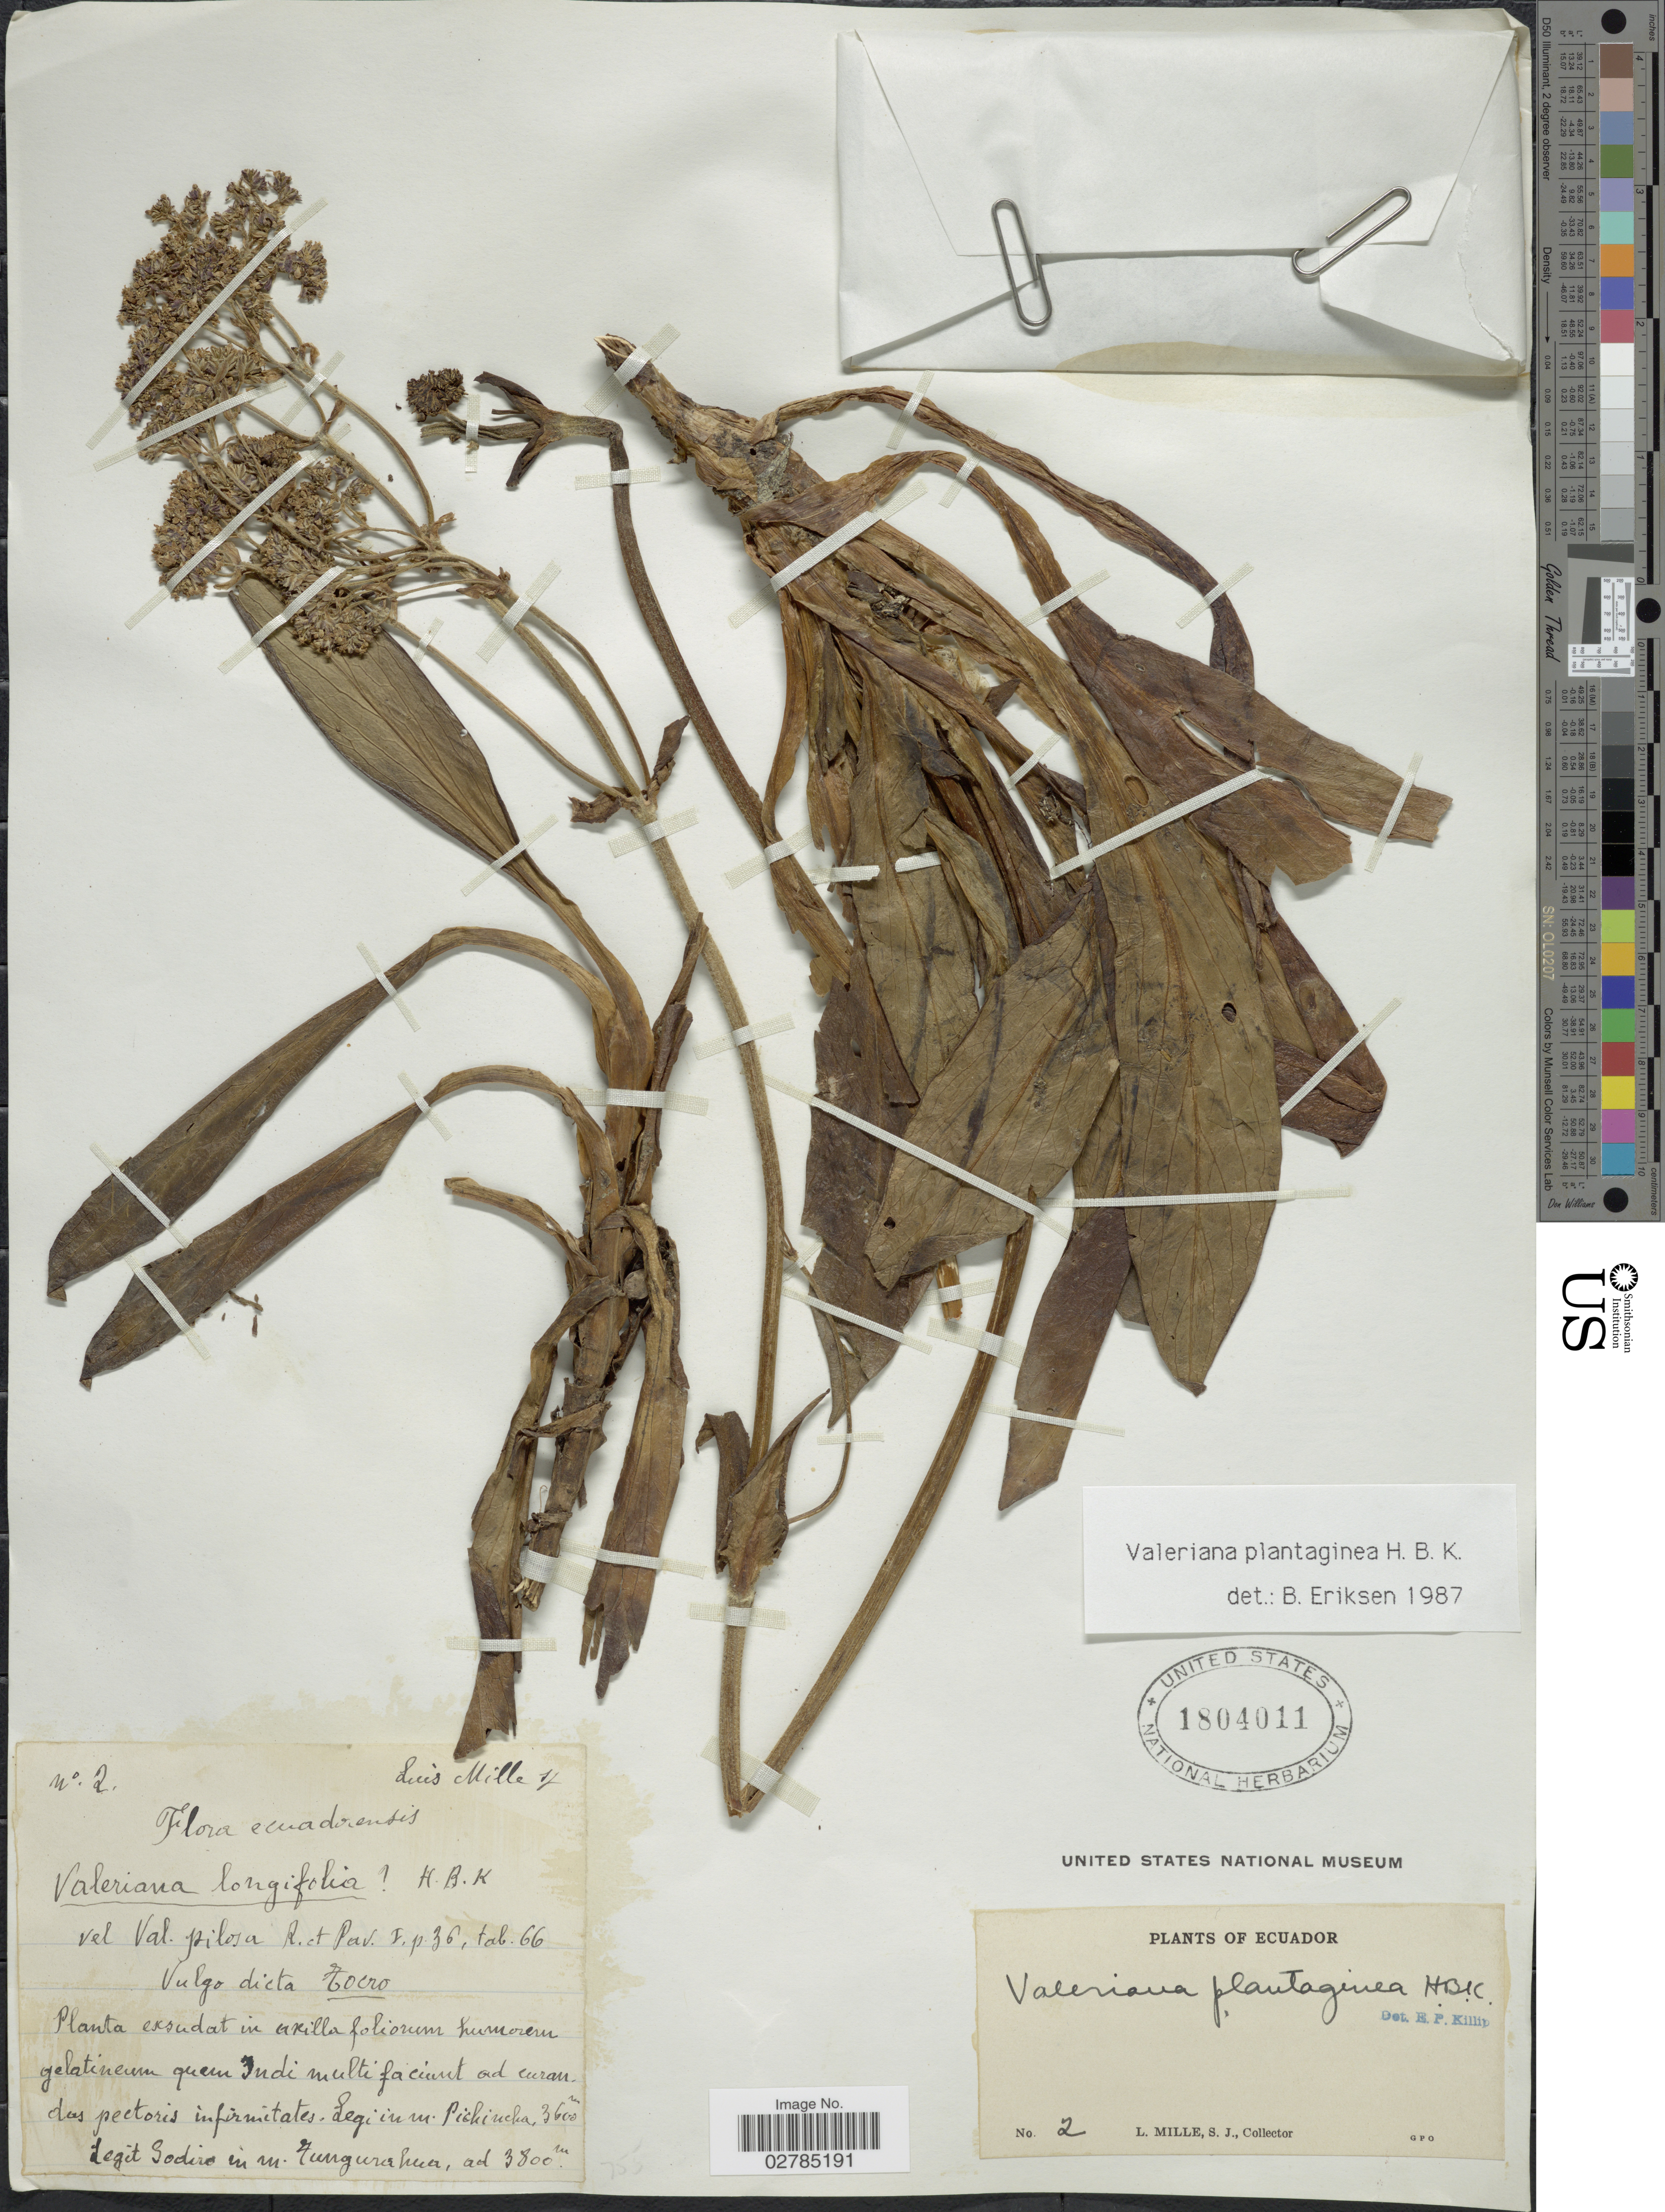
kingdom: Plantae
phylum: Tracheophyta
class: Magnoliopsida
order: Dipsacales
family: Caprifoliaceae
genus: Valeriana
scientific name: Valeriana plantaginea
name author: Kunth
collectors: Sodiro, --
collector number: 2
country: Ecuador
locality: M. Pichincha. M. Tungurahua.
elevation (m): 3600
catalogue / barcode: US 1804011